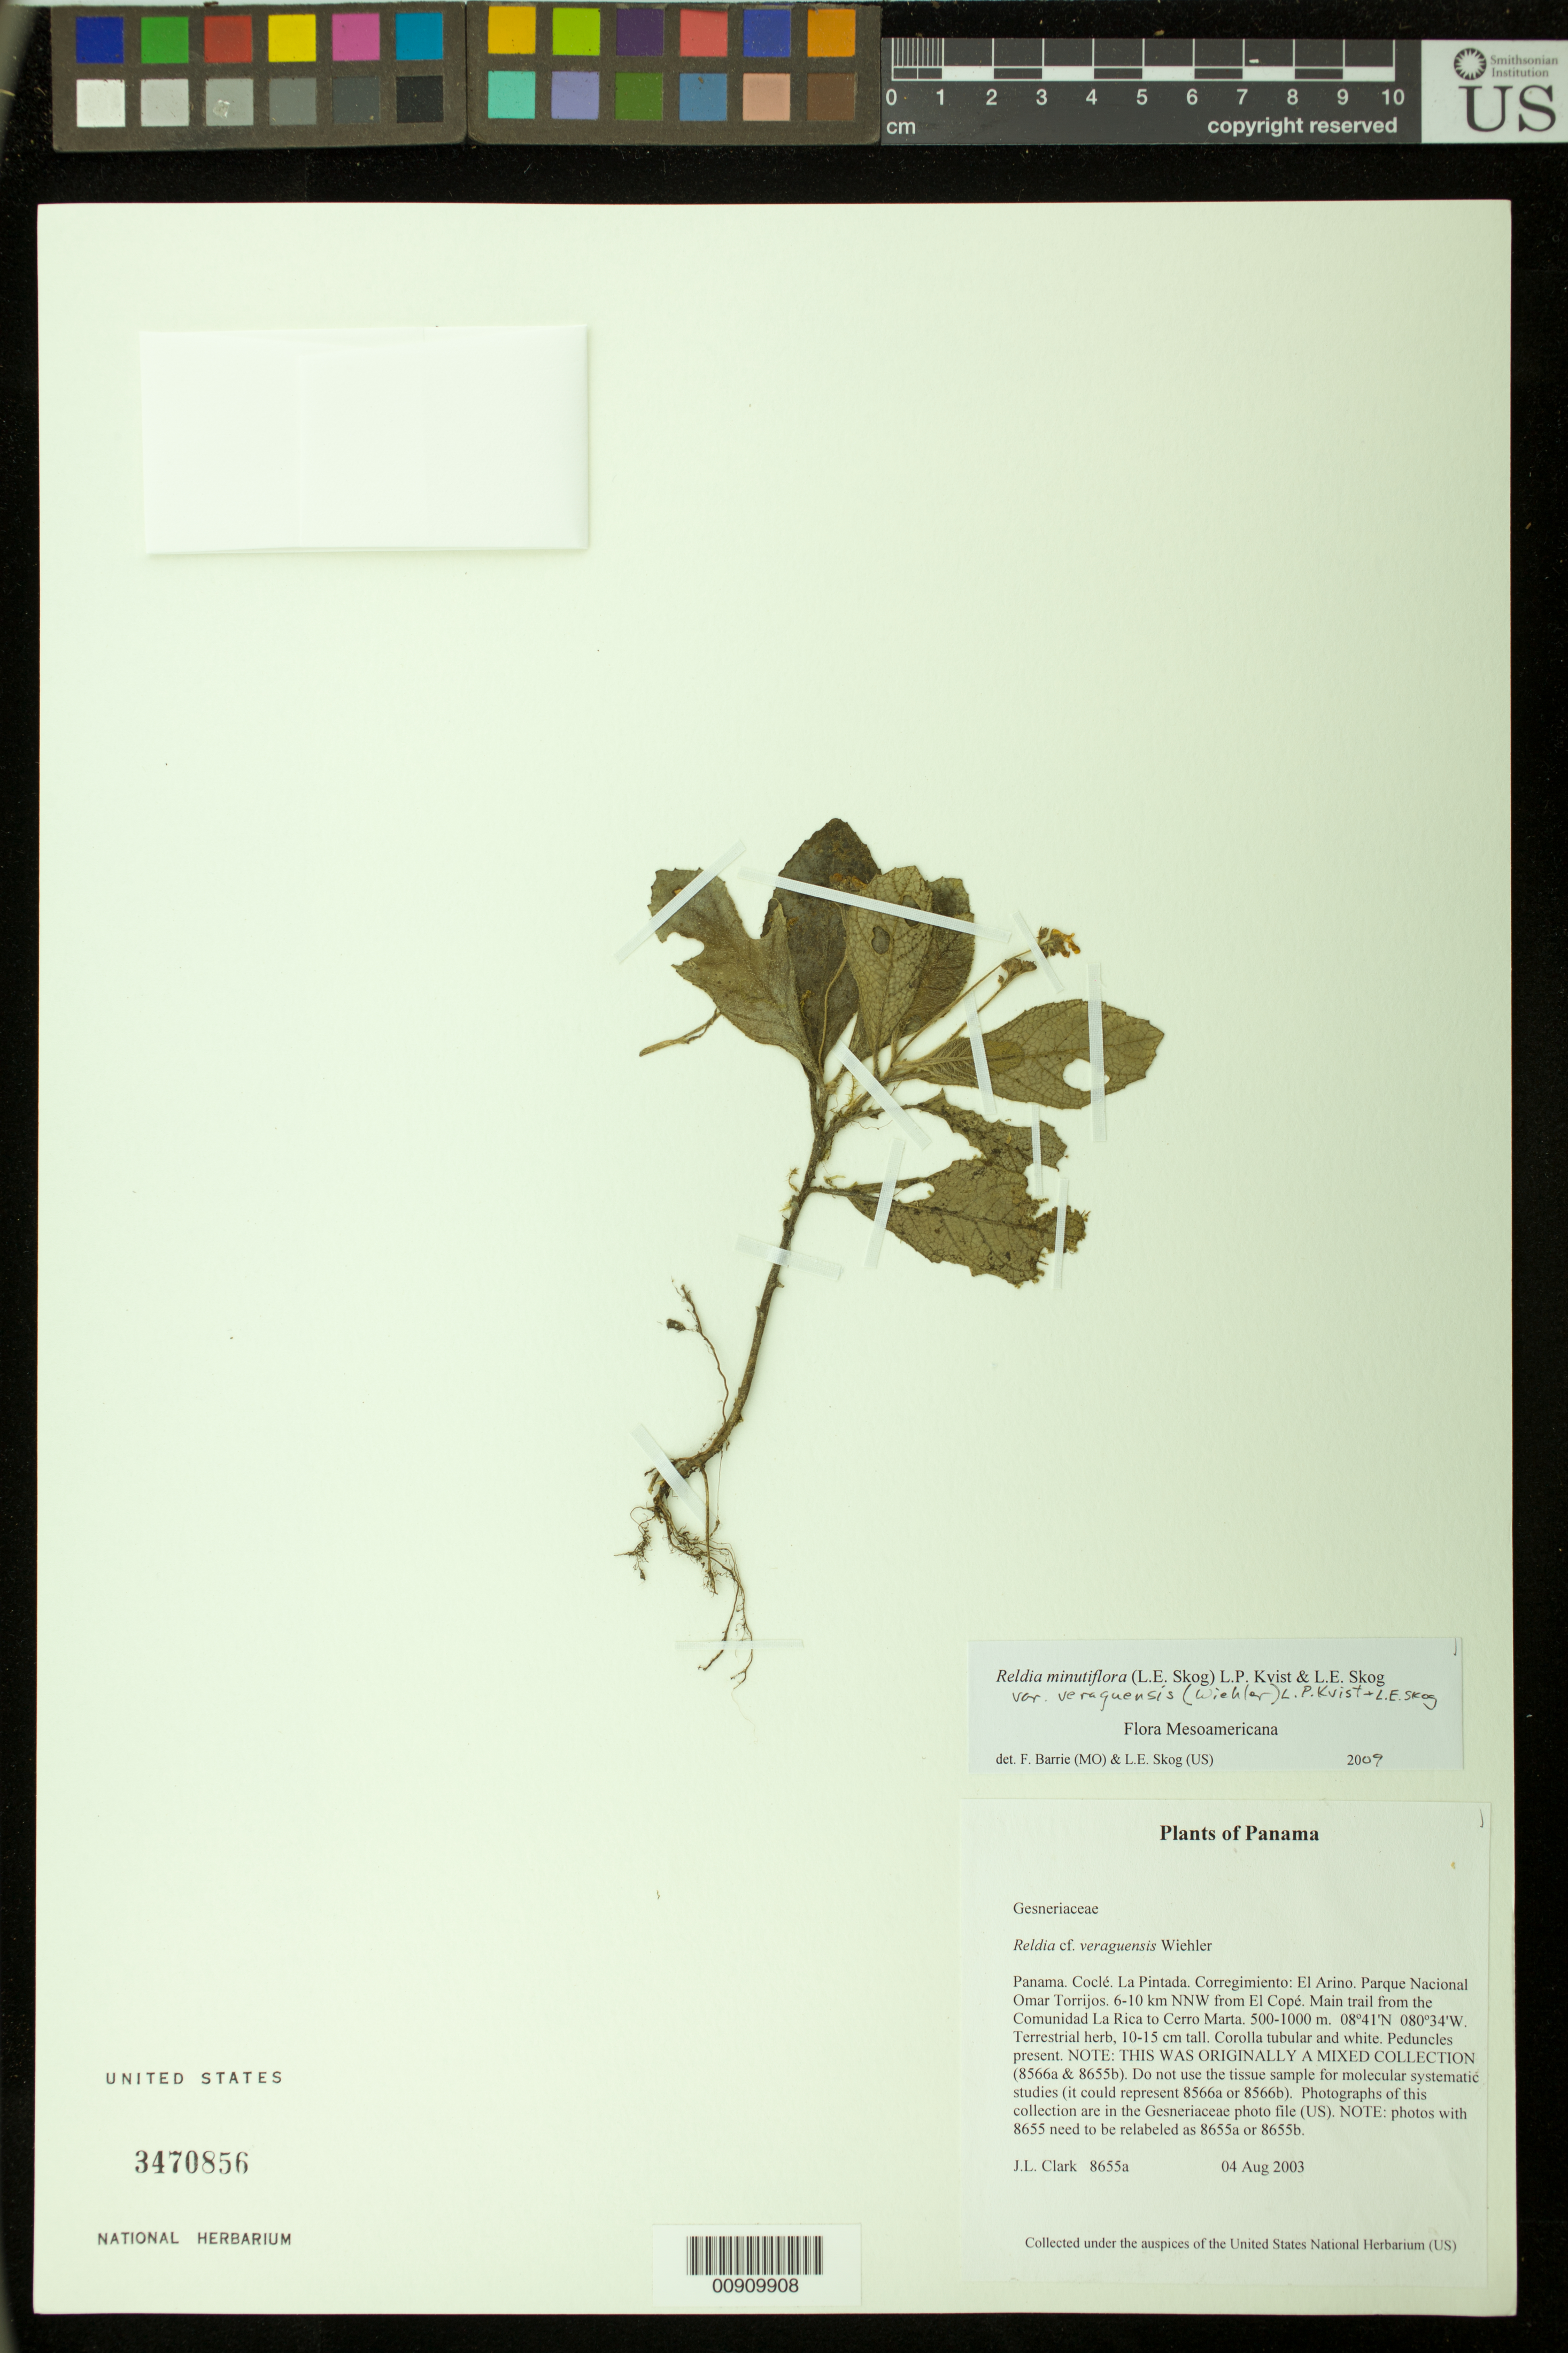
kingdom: Plantae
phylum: Tracheophyta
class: Magnoliopsida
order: Lamiales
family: Gesneriaceae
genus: Reldia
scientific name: Reldia minutiflora var. veraguensis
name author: (Wiehler) L.P. Kvist & L.E. Skog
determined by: Barrie, F. R.; Skog, Laurence E.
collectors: J. L. Clark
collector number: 8655 a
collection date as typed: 04 Aug 2003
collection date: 2003-08-04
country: Panama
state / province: Coclé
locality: La Pintada. Corregimiento: El Arino. Parque Nacional Omar Torrijos. 6-10 km NNW from El Copé. Main trail from the Comunidad La Rica to Cerro Marta.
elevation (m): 500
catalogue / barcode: US 3470856